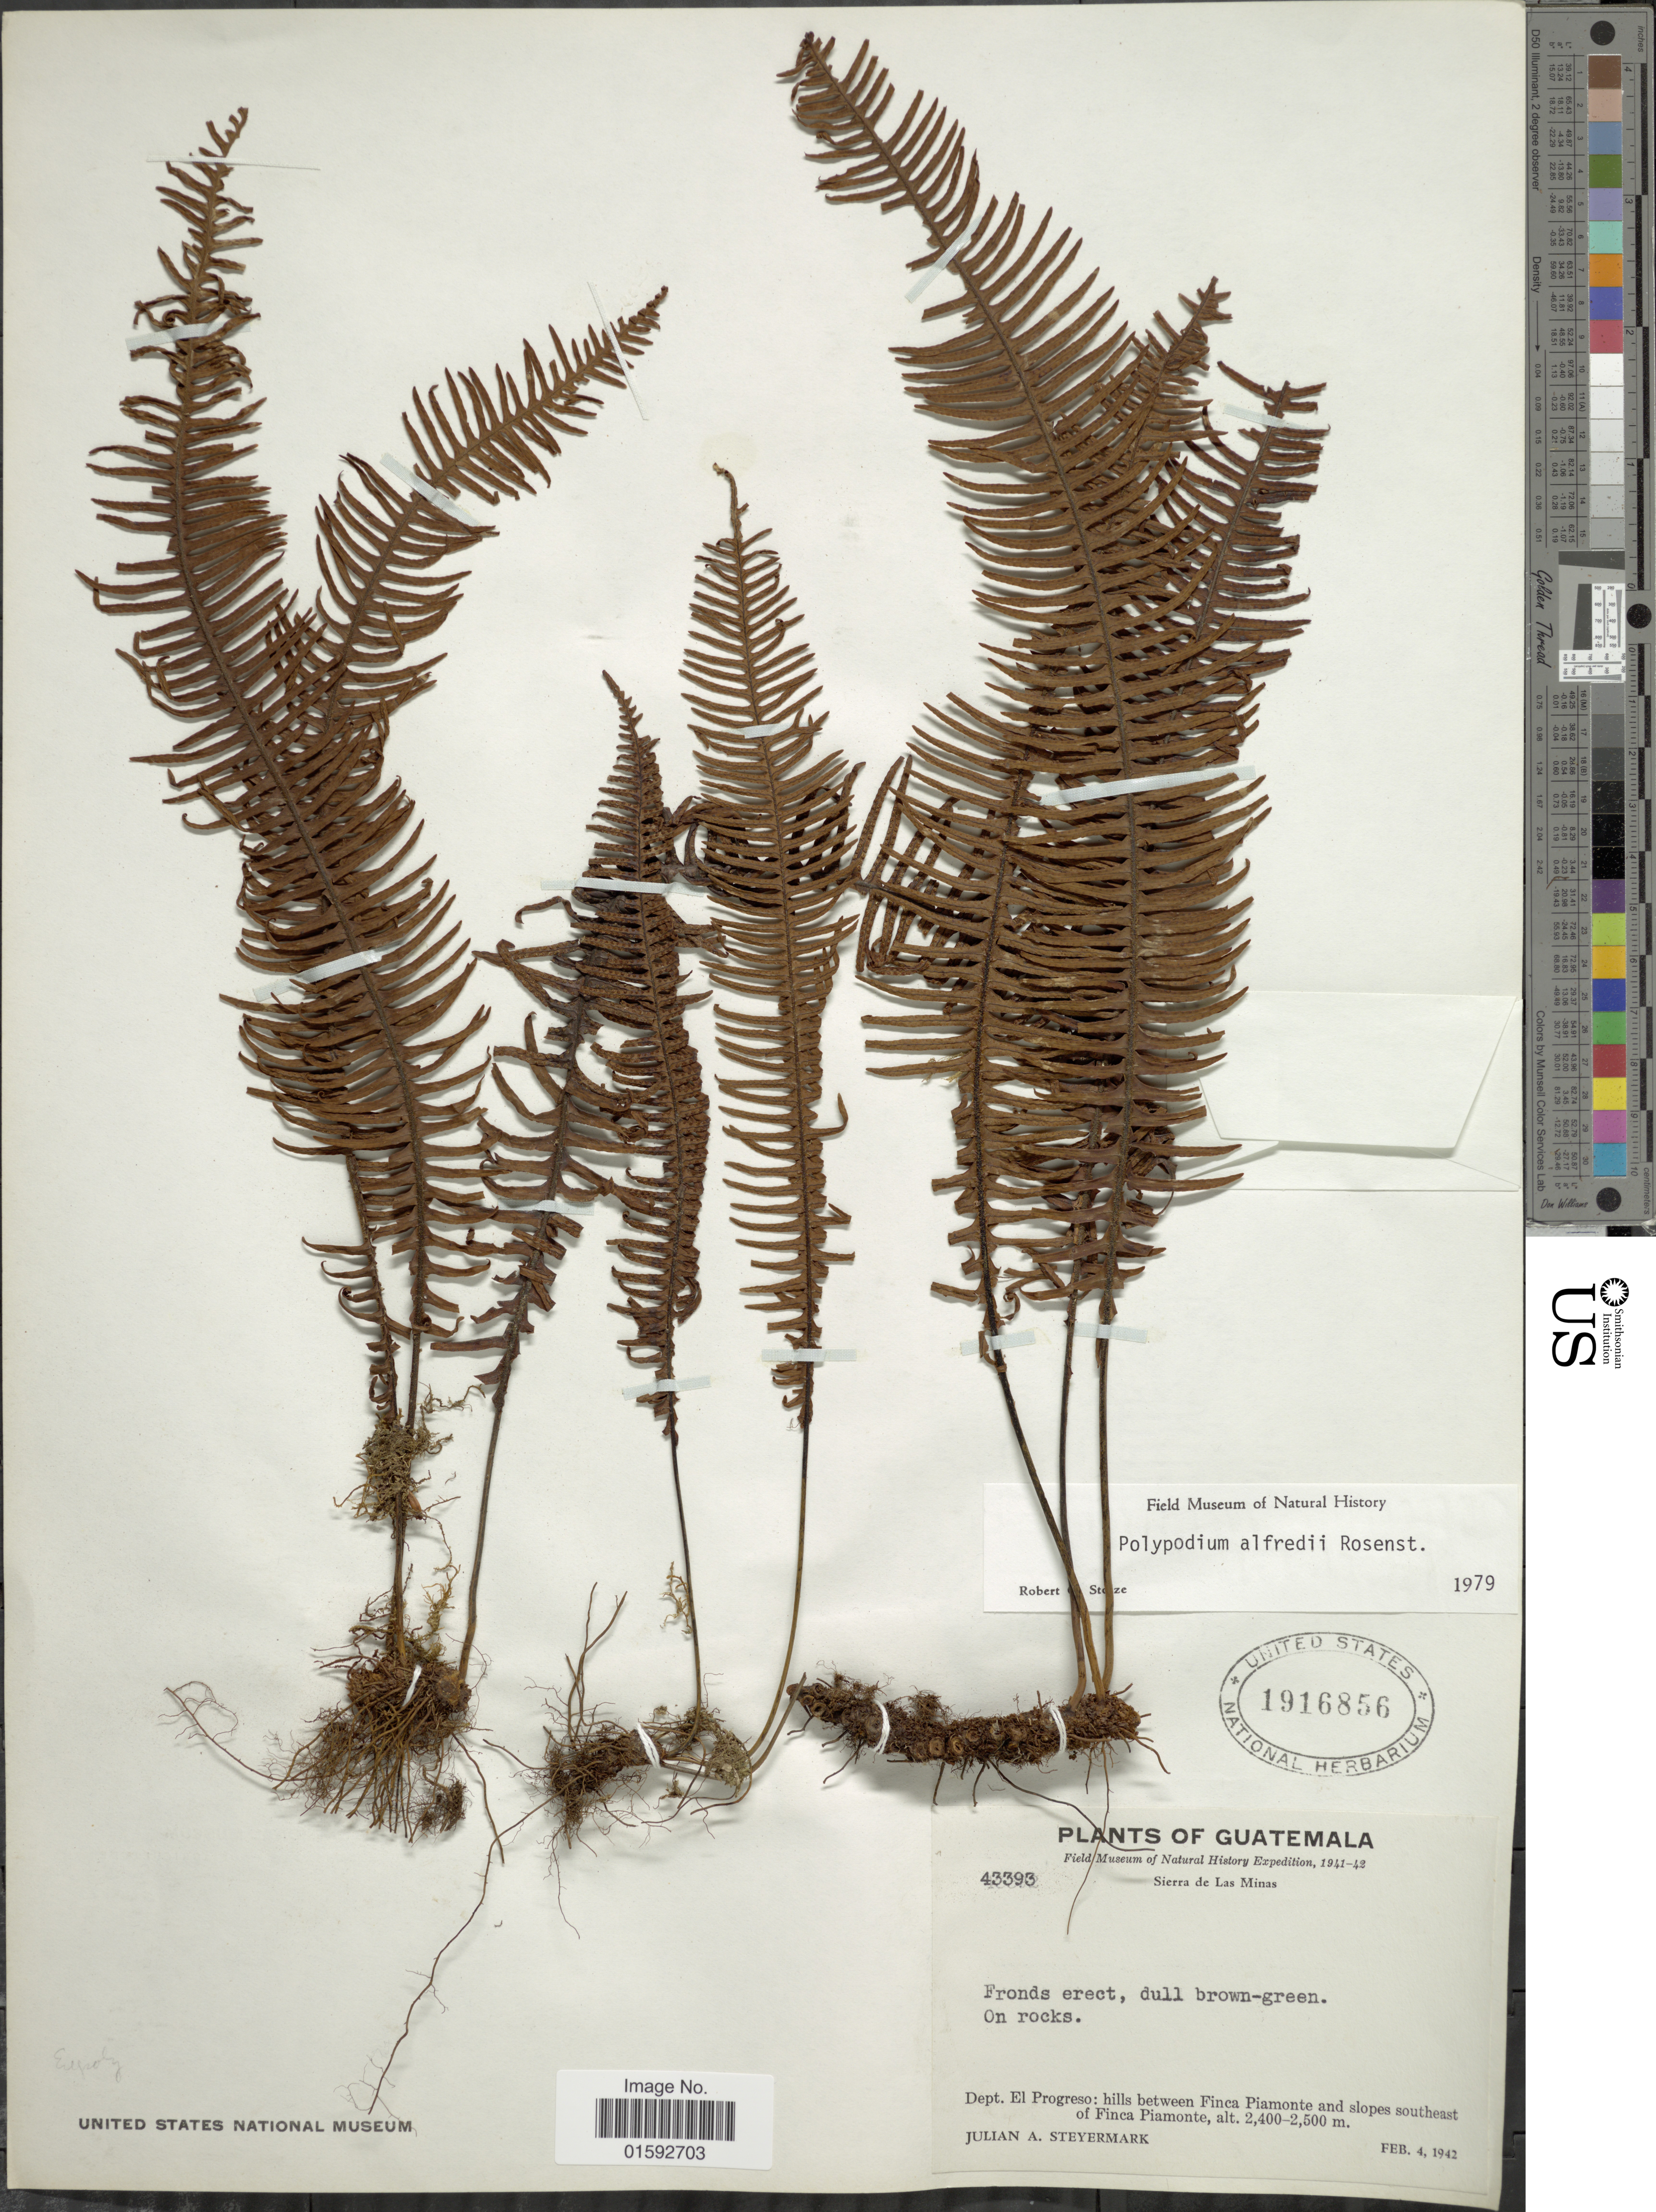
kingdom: Plantae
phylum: Tracheophyta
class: Polypodiopsida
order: Polypodiales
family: Polypodiaceae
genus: Pecluma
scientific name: Pecluma alfredii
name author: (Rosenst.) M.G. Price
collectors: J. Steyermark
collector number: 43393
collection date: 1942-02-04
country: Guatemala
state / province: El Progreso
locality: Sierra de Las Minas, hills between Finca Piamonte and slopes southeast of Finca Piamonte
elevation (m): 2400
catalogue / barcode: US 1916856